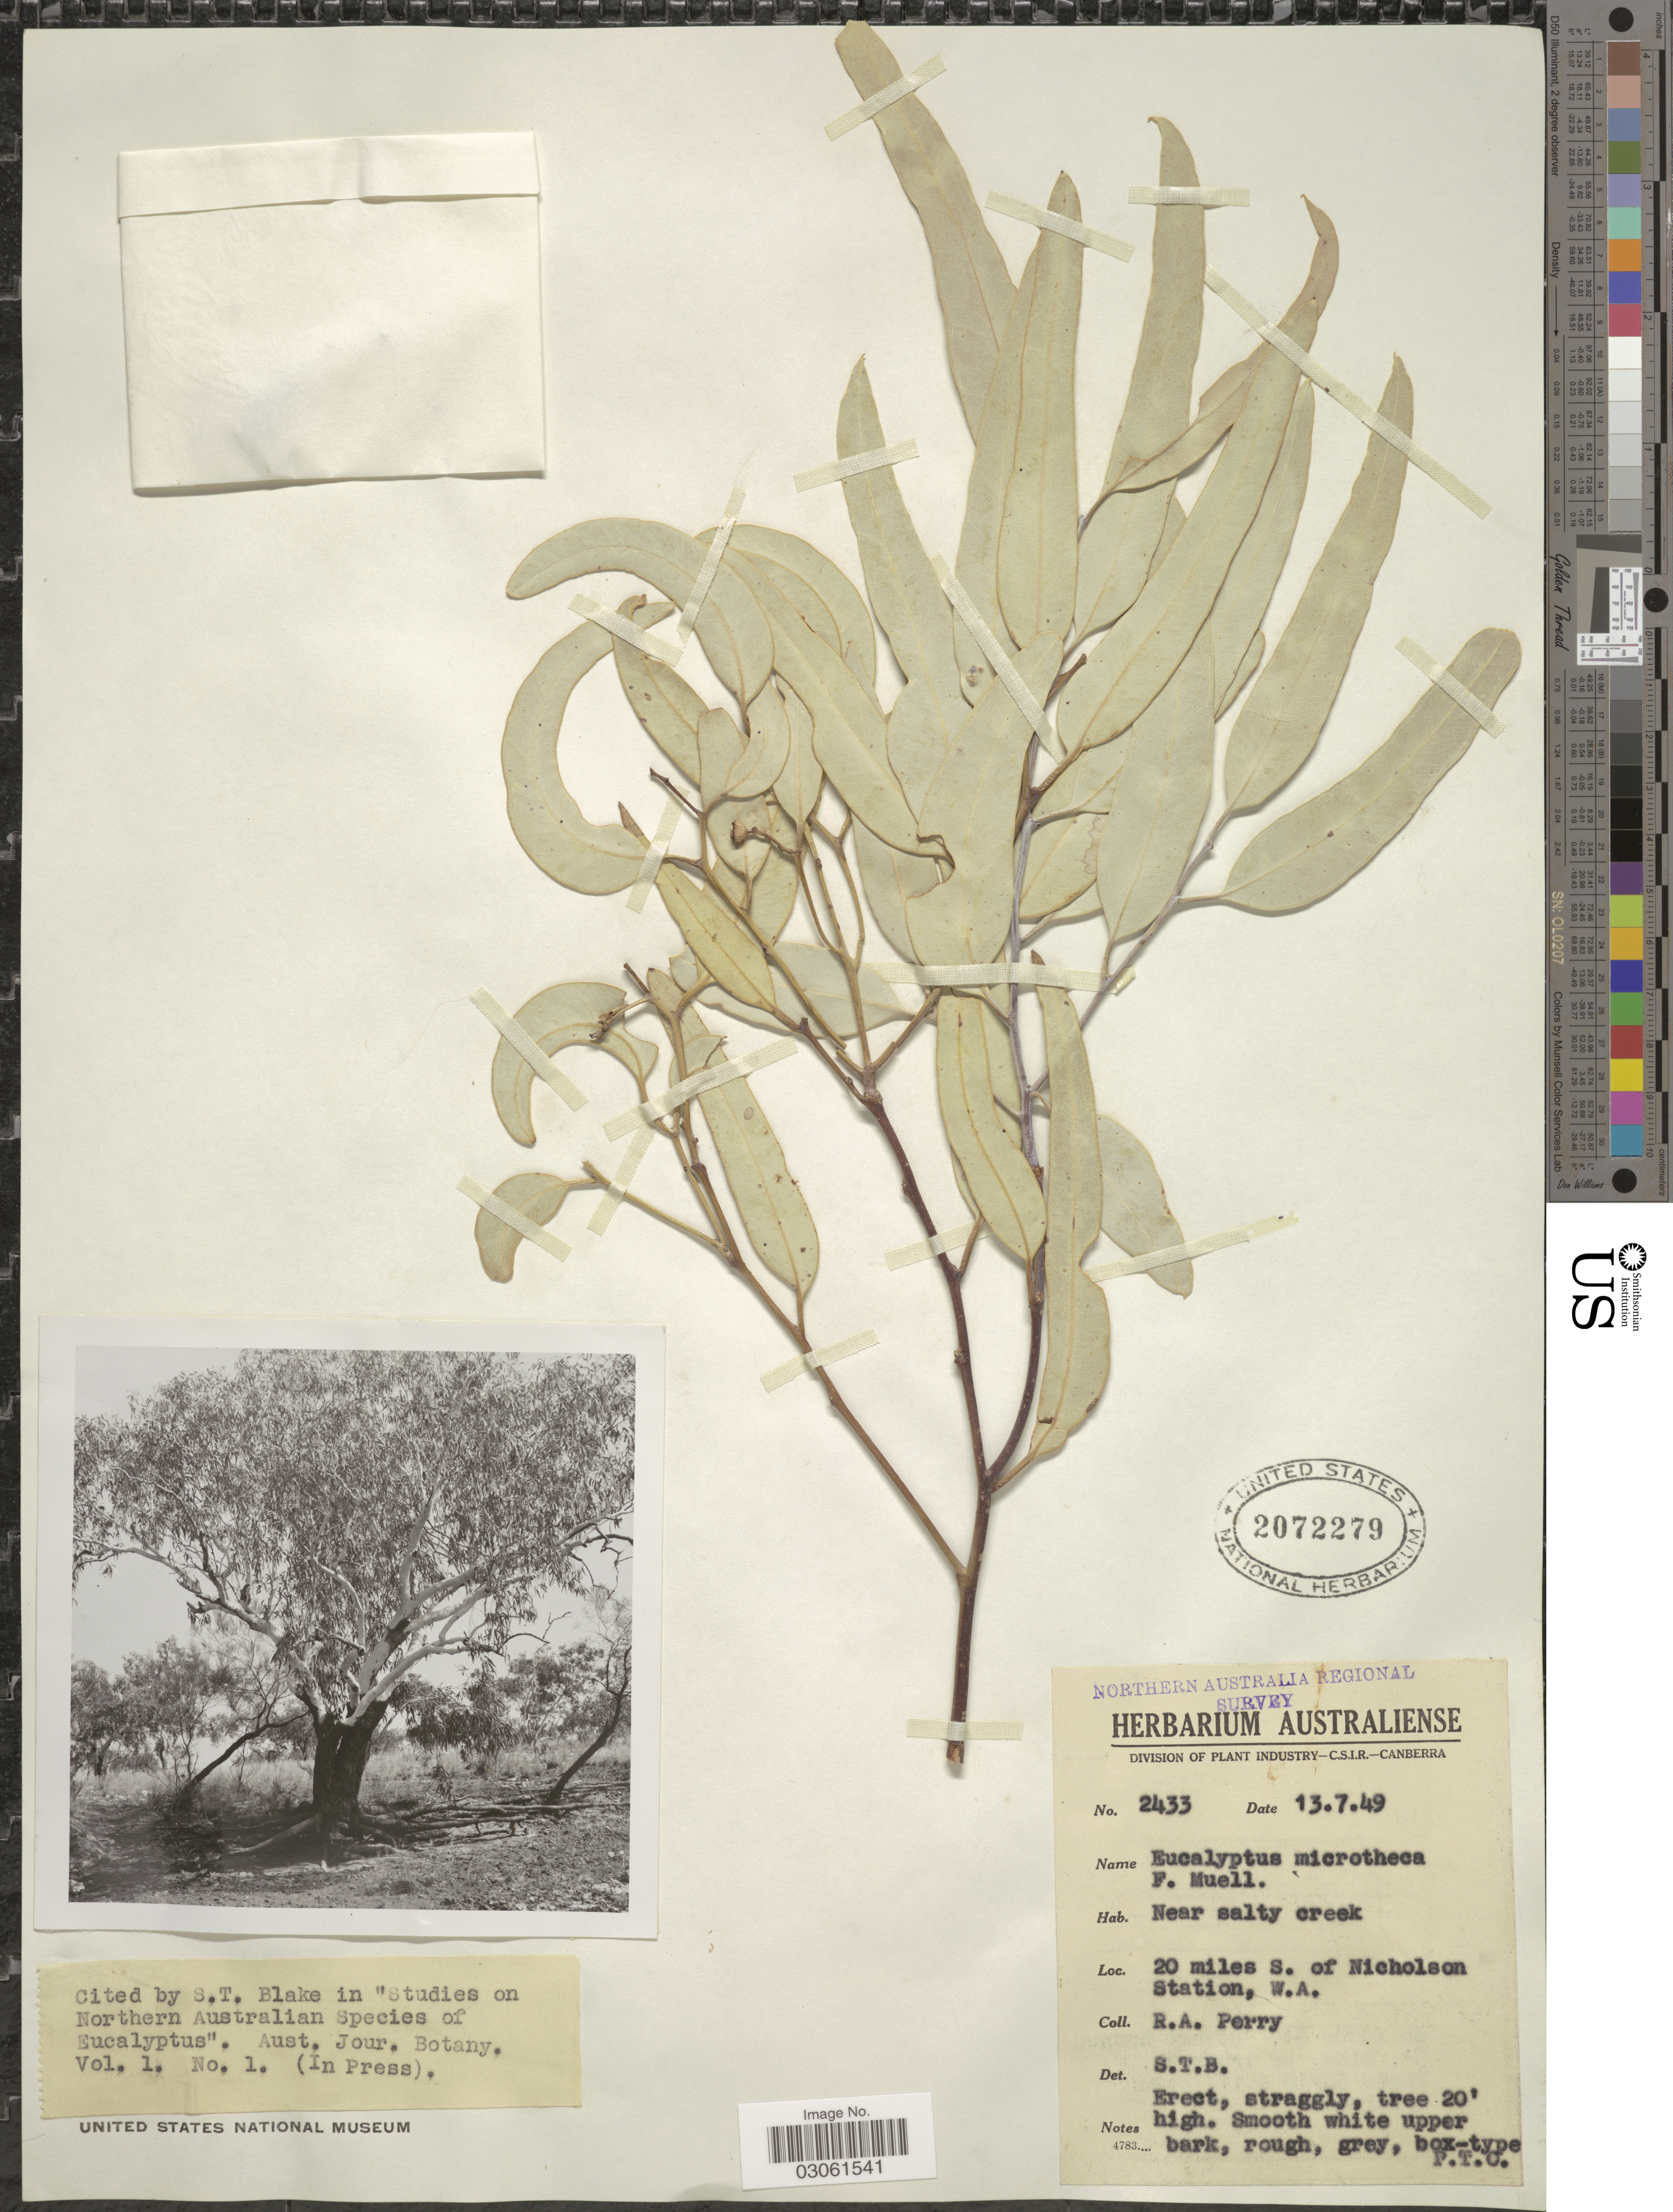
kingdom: Plantae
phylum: Tracheophyta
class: Magnoliopsida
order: Myrtales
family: Myrtaceae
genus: Eucalyptus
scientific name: Eucalyptus microtheca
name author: F. Muell.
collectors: Perry, R. A.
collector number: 2433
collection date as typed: Transcribed d/m/y: 13/7/49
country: Australia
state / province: Western Australia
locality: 20 miles S. of Nicholson Station, W. A.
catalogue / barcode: US 2072279